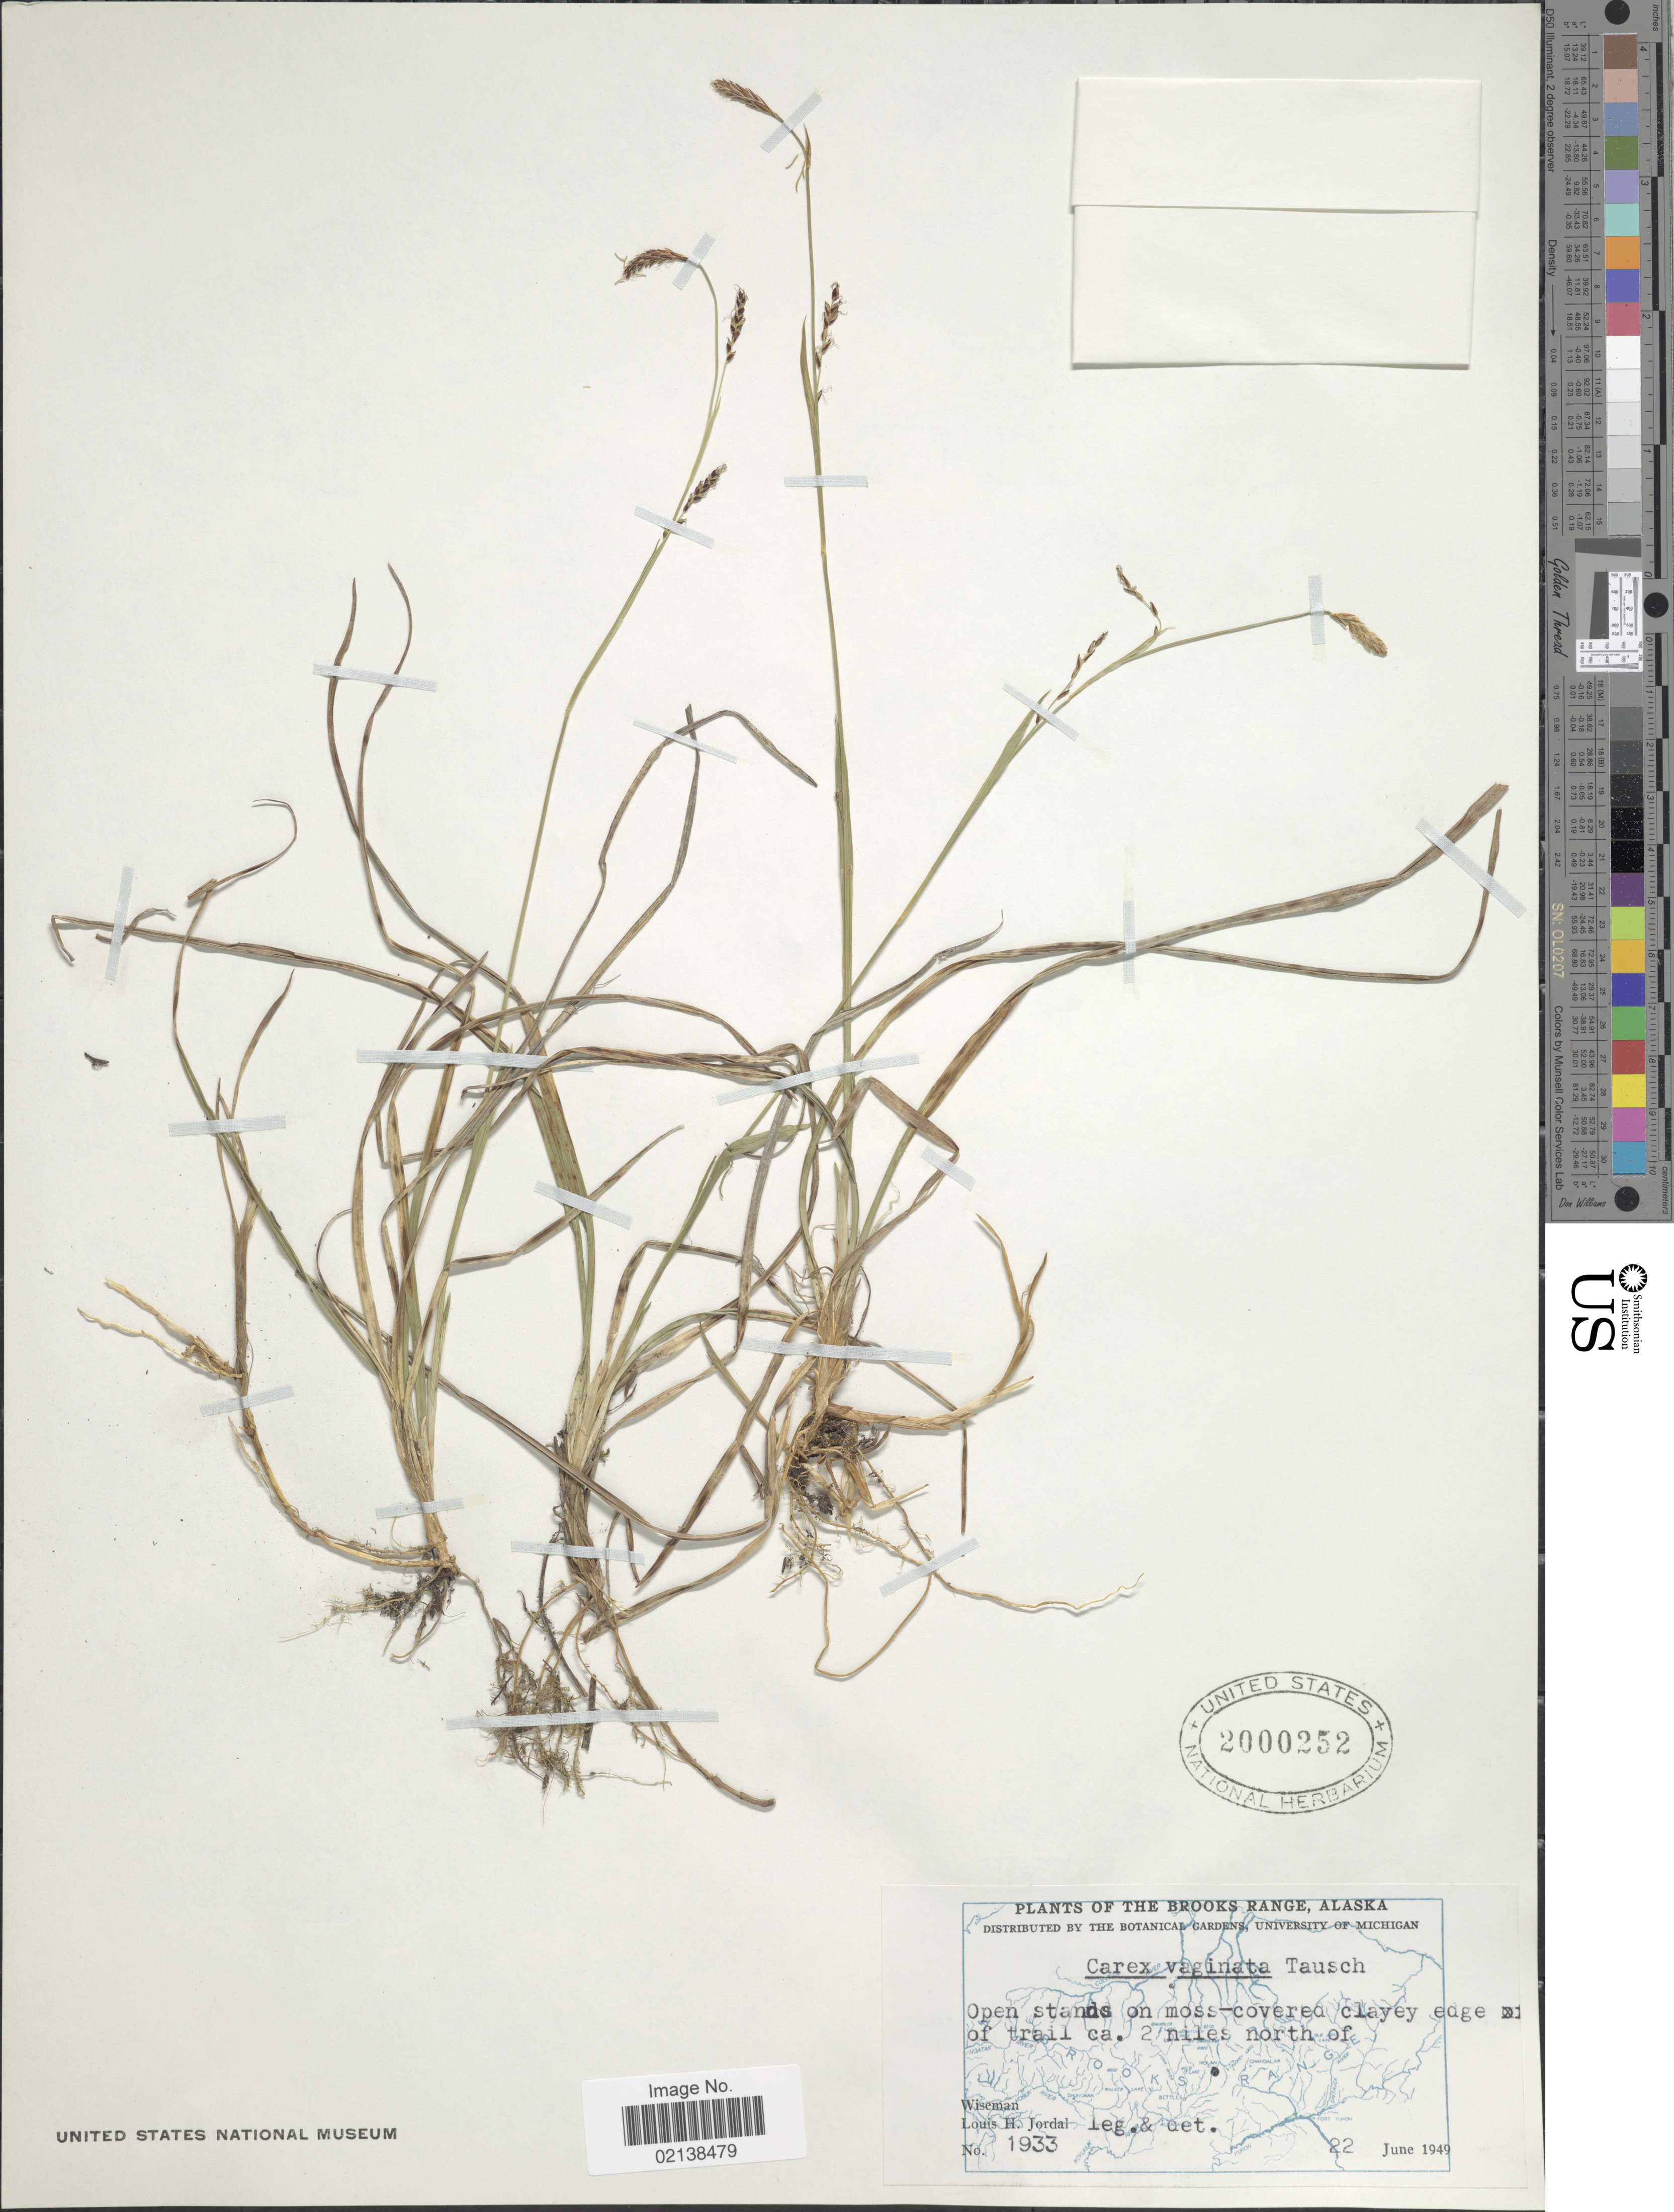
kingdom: Plantae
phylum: Tracheophyta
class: Liliopsida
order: Poales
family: Cyperaceae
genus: Carex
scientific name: Carex vaginata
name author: Tausch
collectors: L. Jordal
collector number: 1933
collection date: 1949-06-22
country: United States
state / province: Alaska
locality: Brooks Range, open stand on moss-covered clayey edge of trail ca. 2 miles north of Wiseman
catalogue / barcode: US 2000252